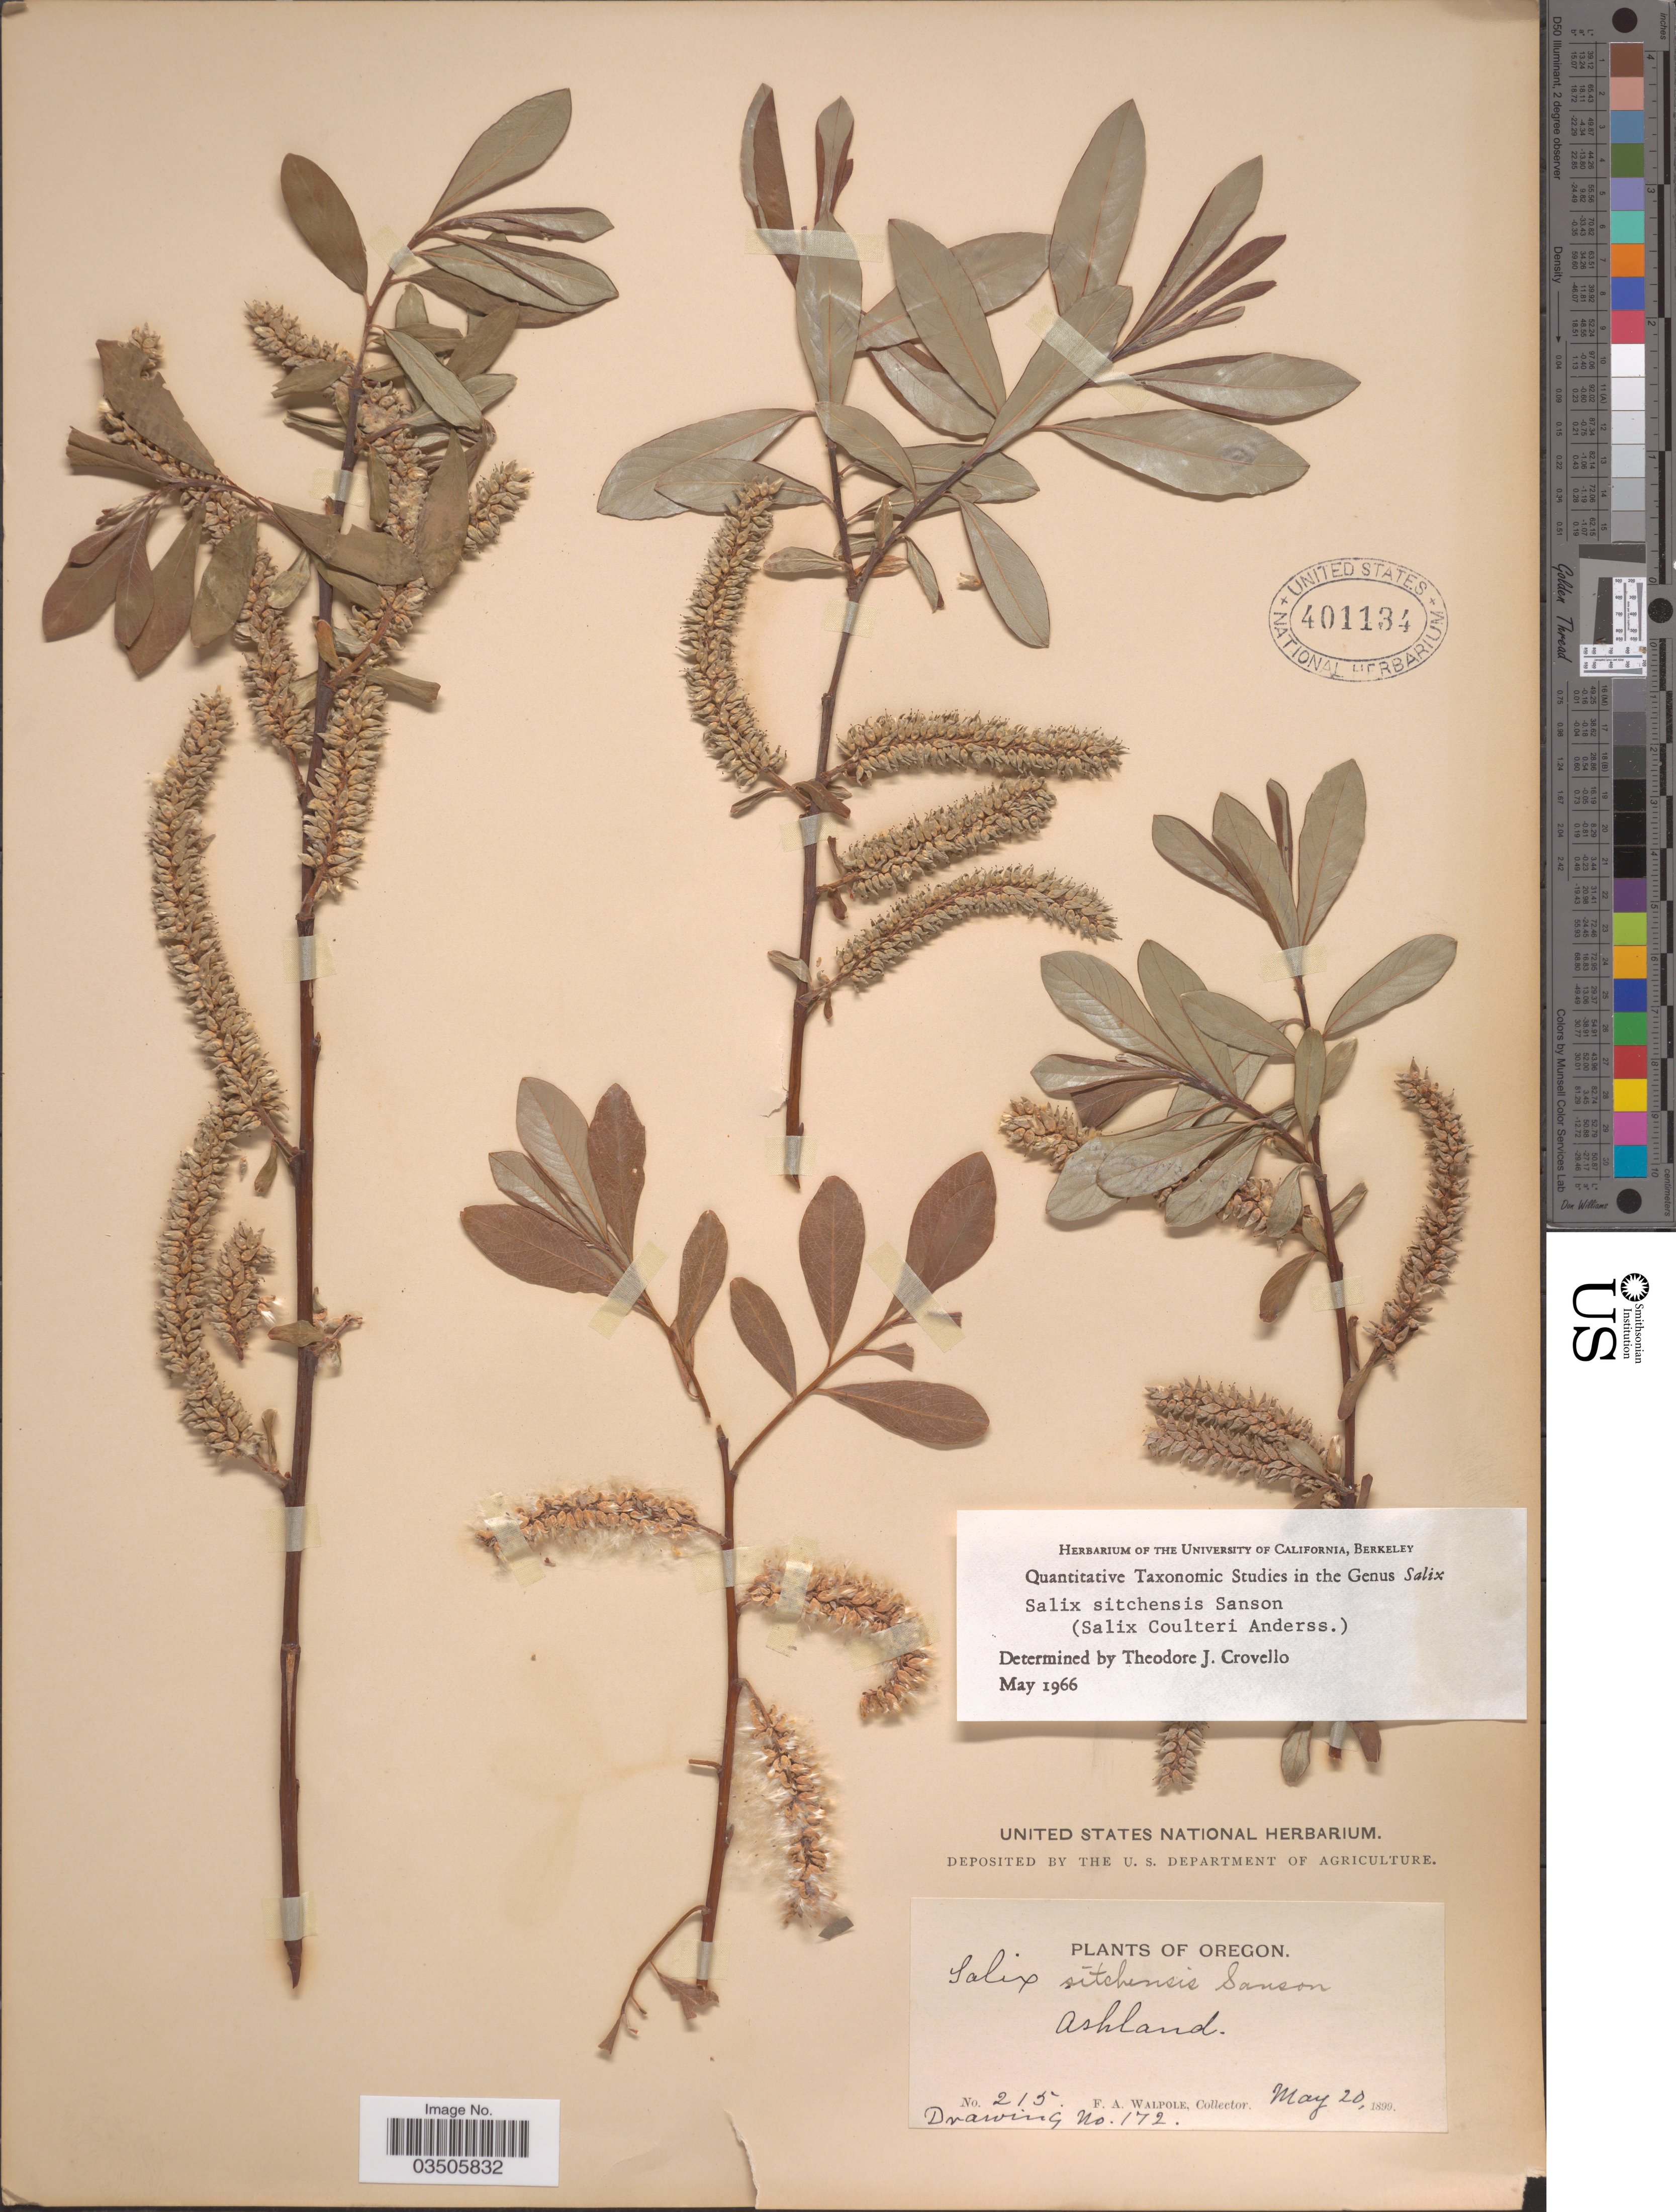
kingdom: Plantae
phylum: Tracheophyta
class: Magnoliopsida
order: Malpighiales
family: Salicaceae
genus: Salix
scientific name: Salix sitchensis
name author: Sanson ex Bong.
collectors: F. Walpole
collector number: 215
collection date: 1899-05-20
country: United States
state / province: Oregon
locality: Ashland.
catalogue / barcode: US 401134